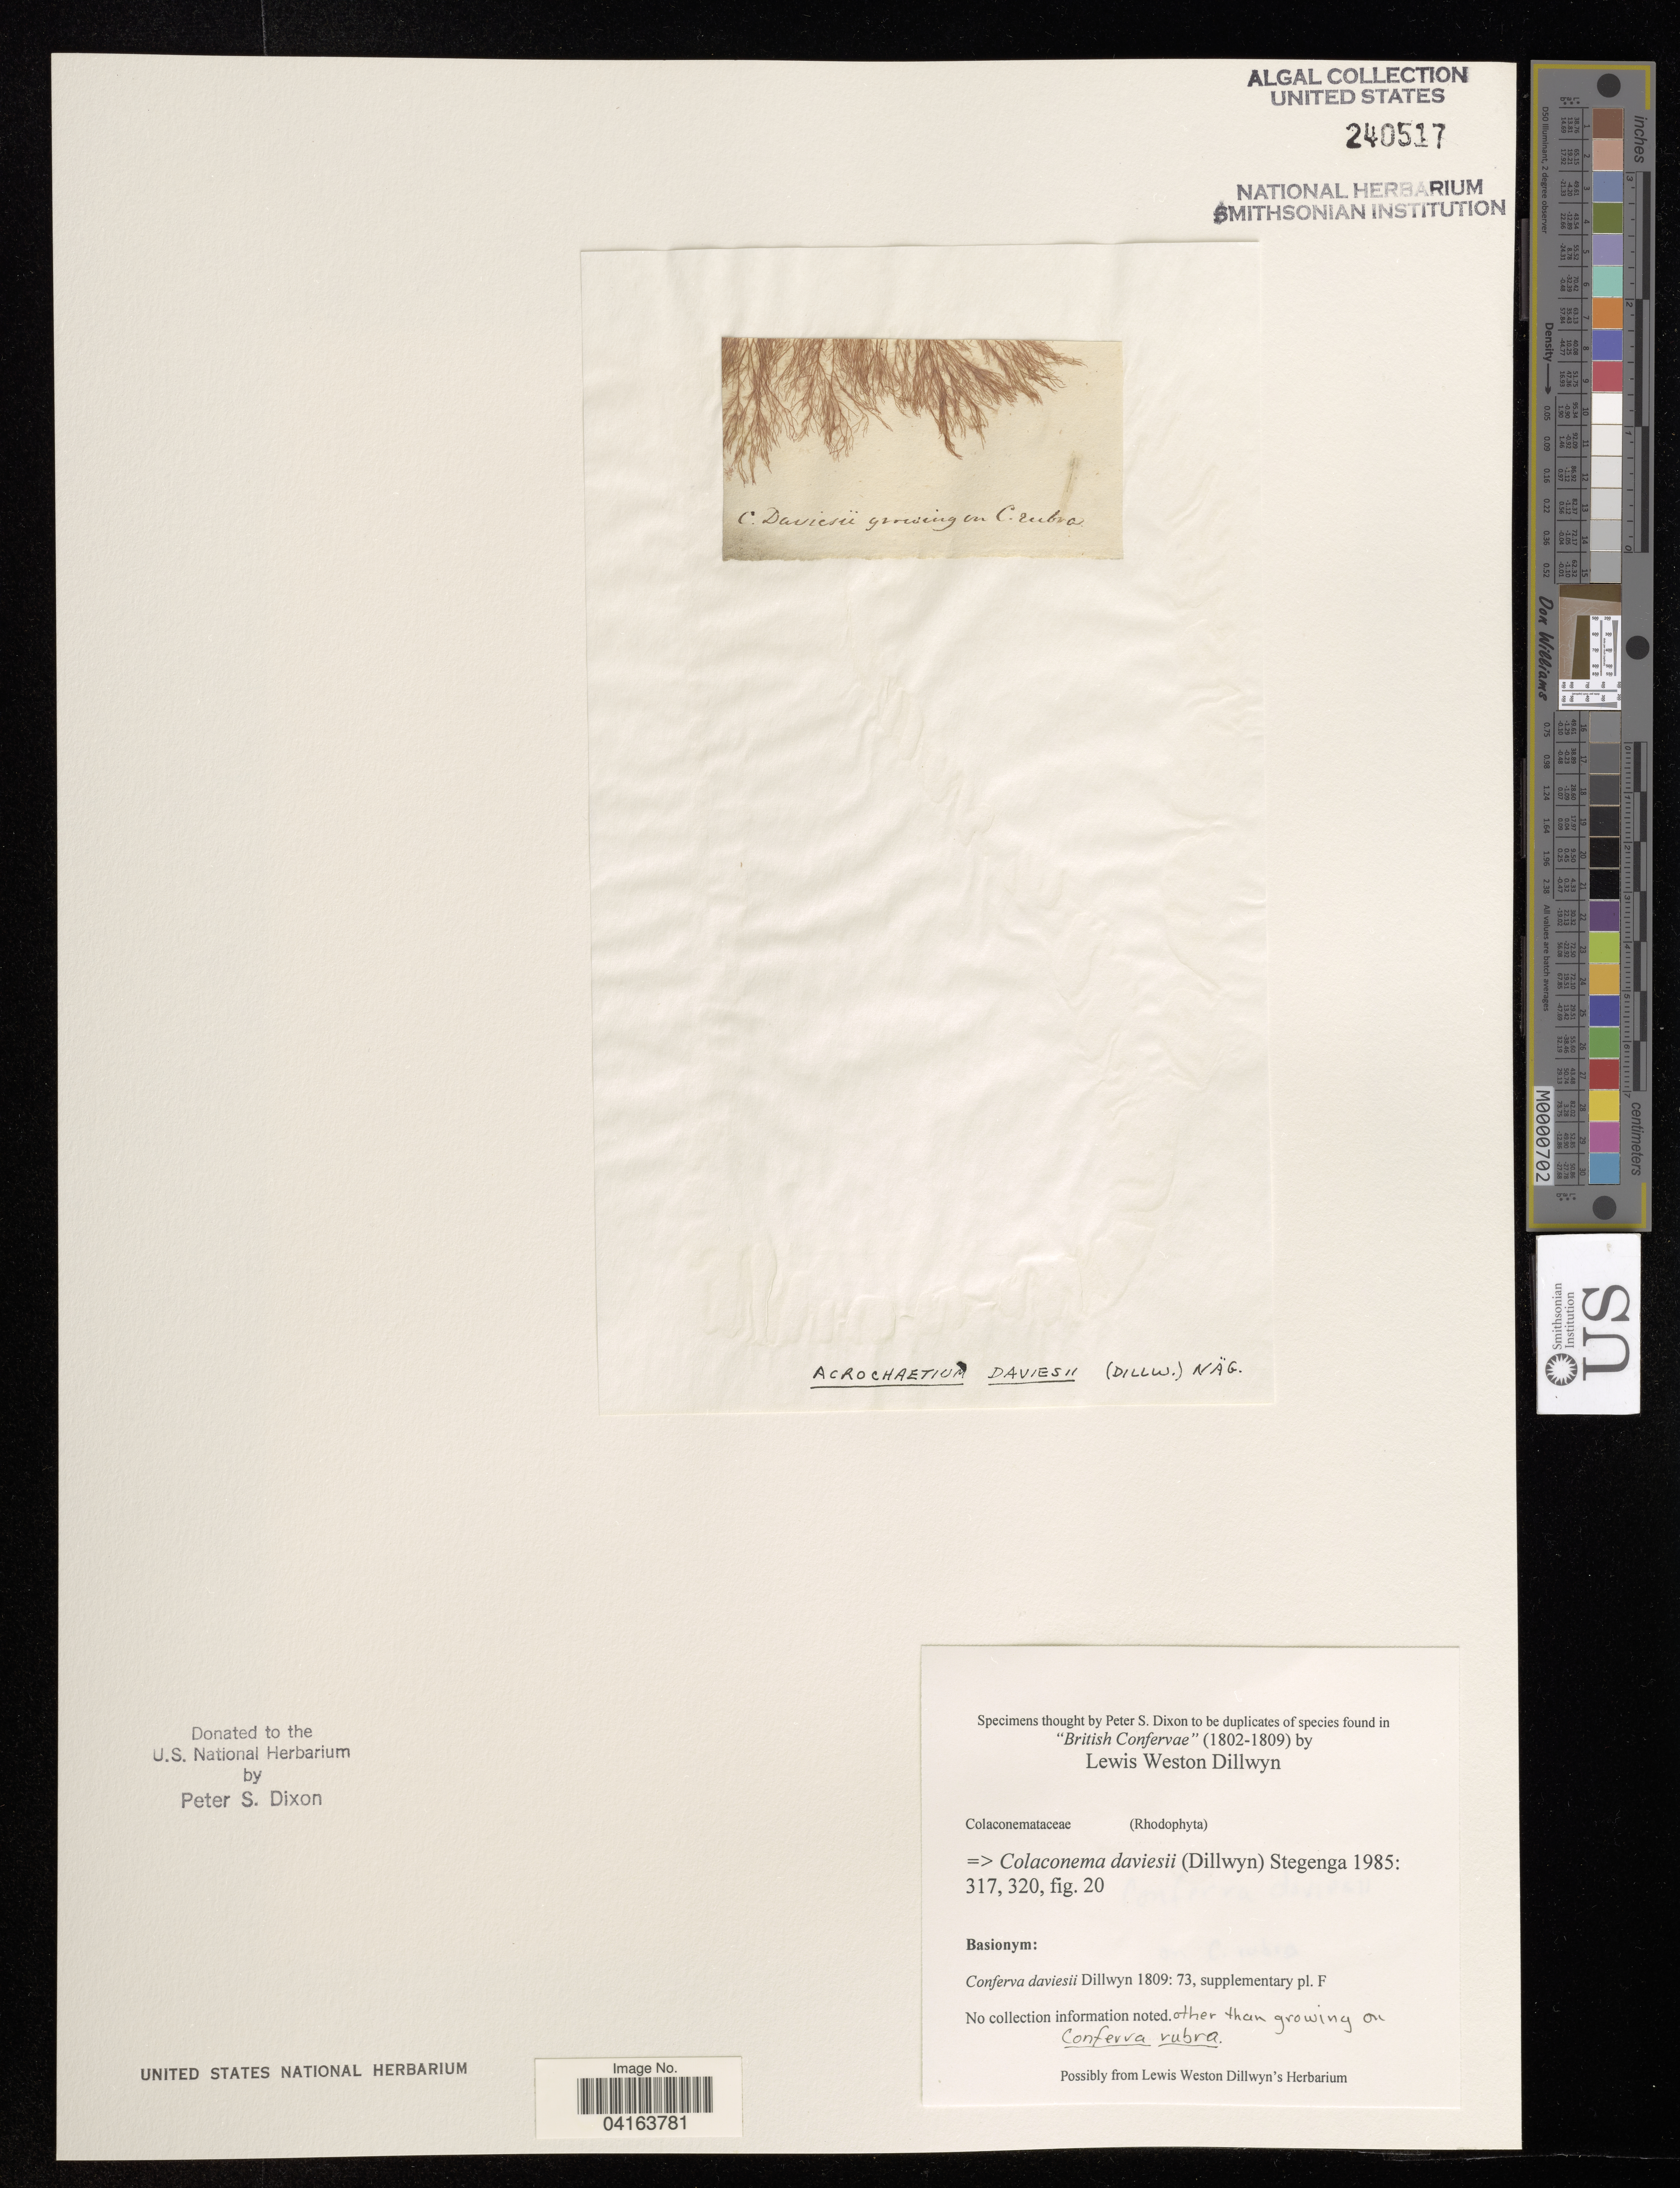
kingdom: Plantae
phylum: Rhodophyta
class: Florideophyceae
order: Colaconematales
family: Colaconemataceae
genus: Colaconema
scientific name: Colaconema daviesii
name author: (Dillwyn) H. Stegenga & Lokhorst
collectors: P. S. Dixon & L. W. Dillwyn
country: United Kingdom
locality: British Confervae.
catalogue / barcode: US 240517